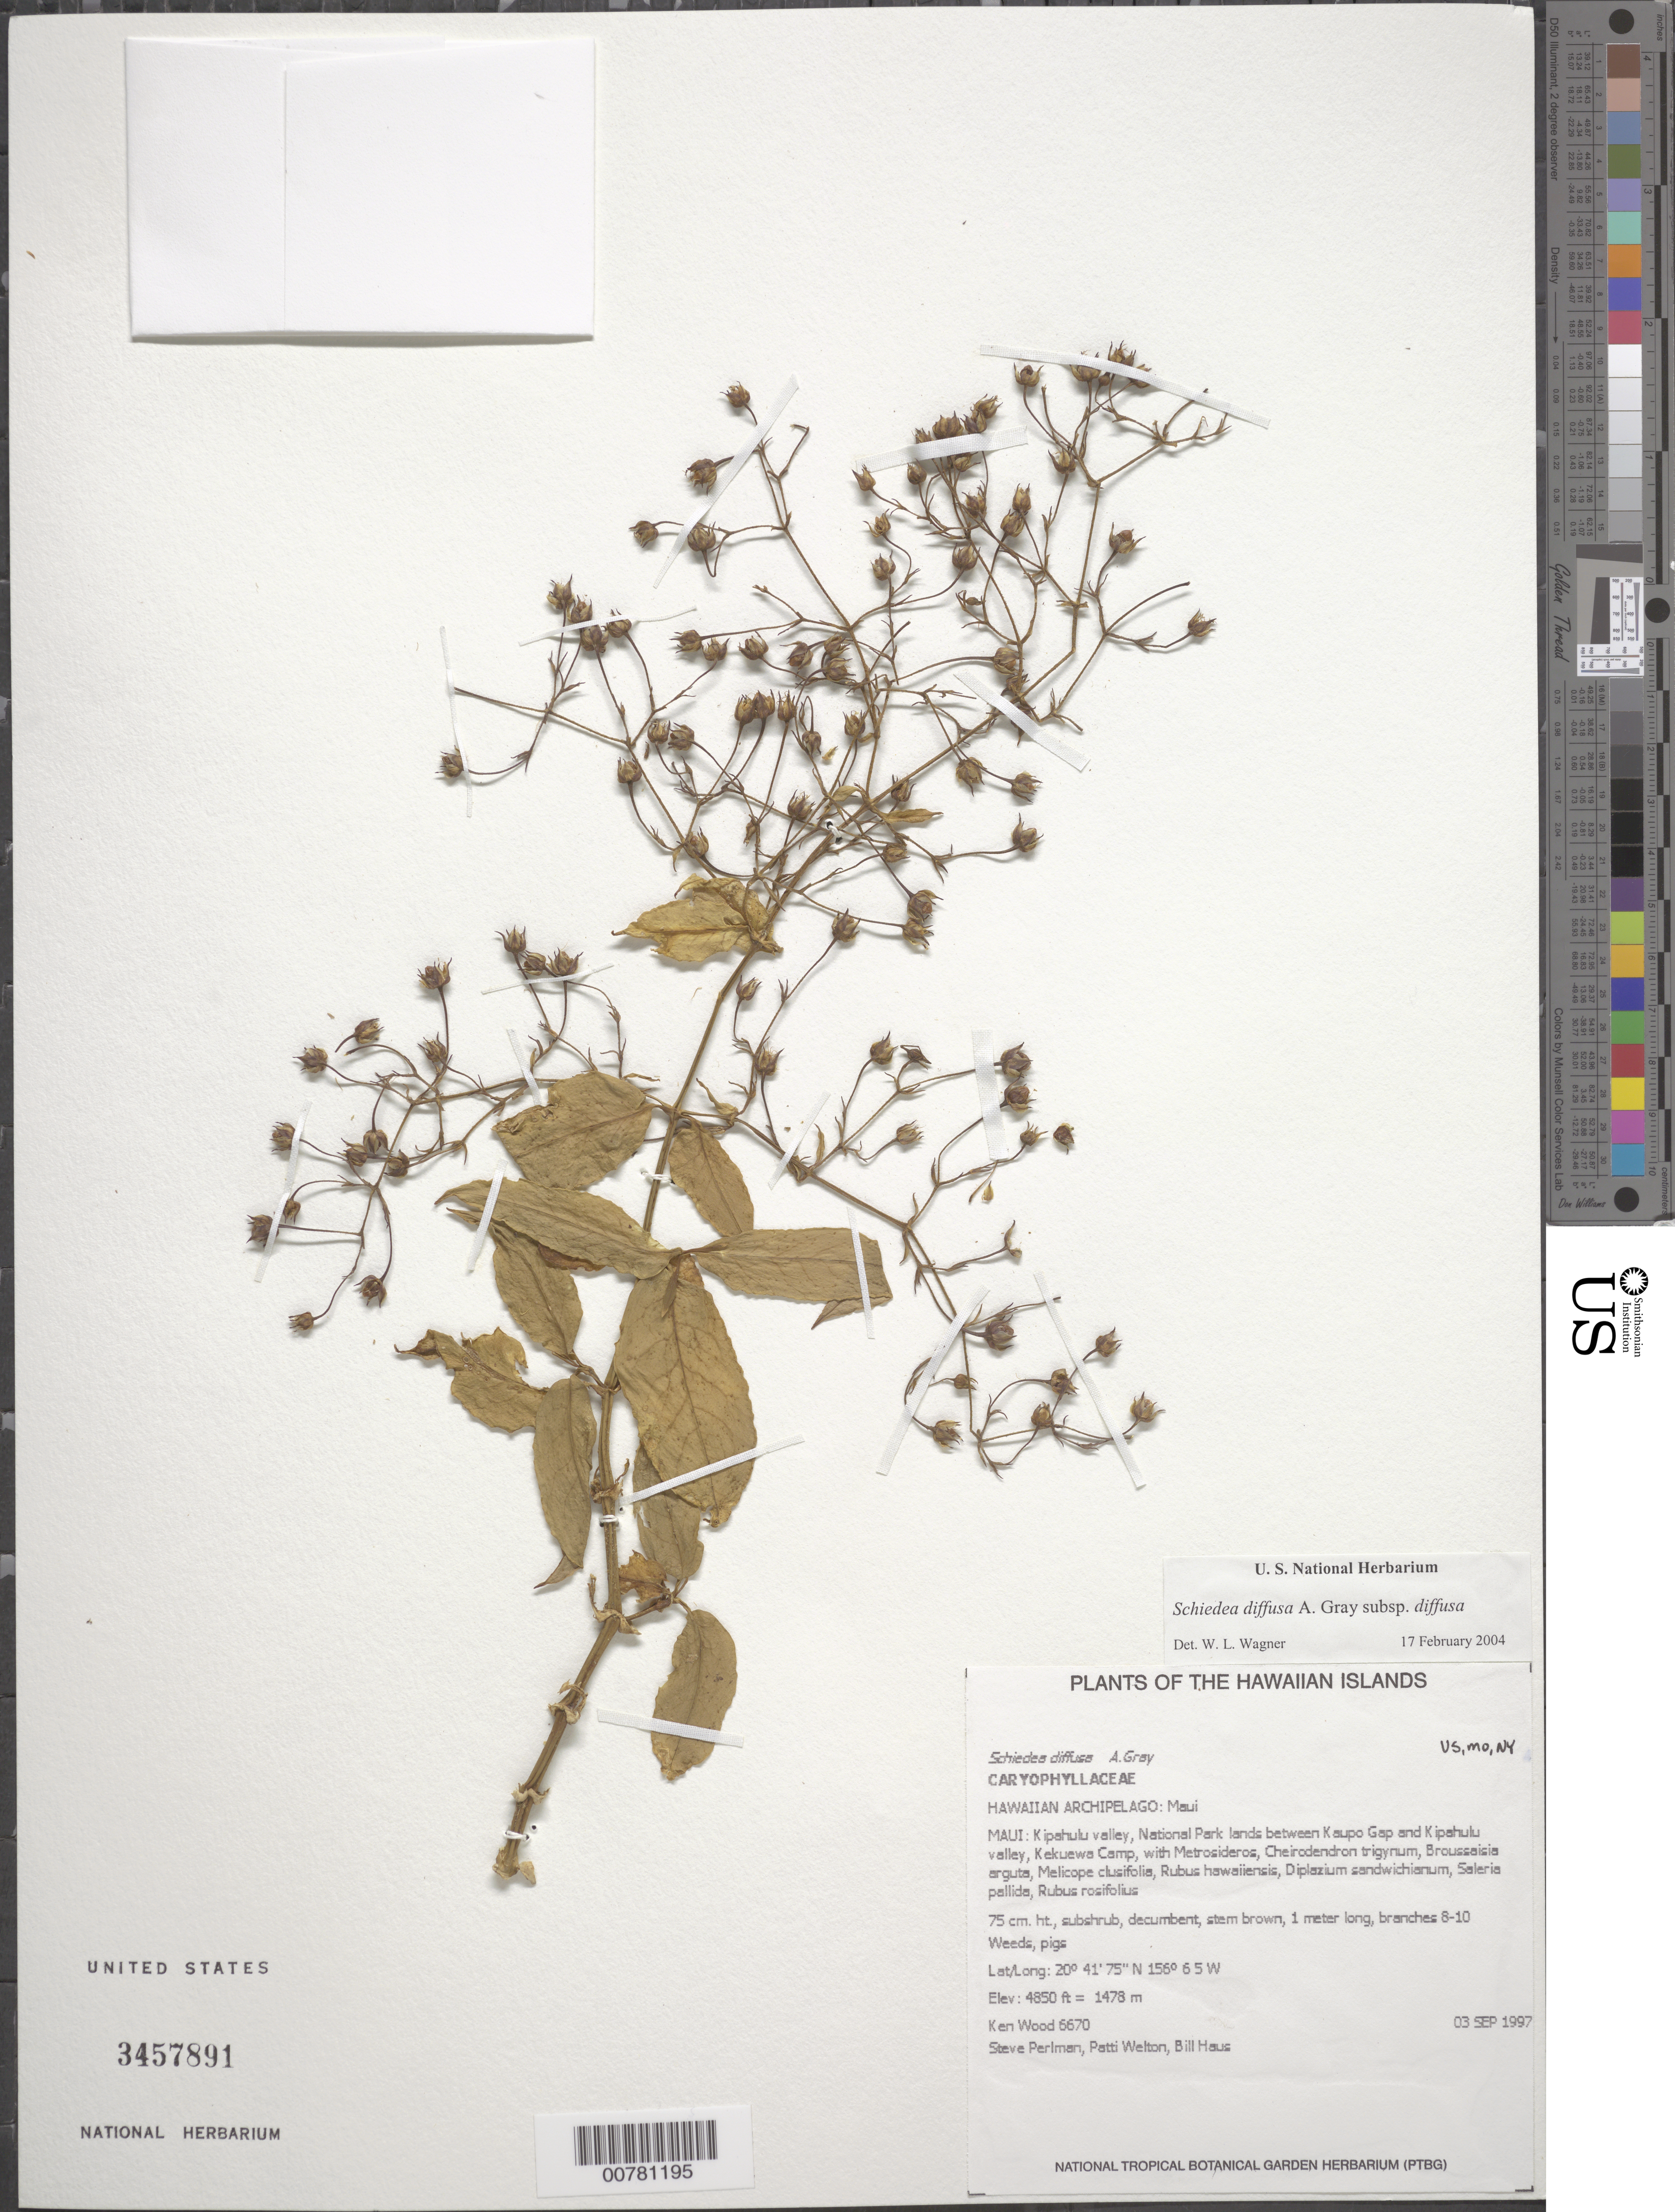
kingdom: Plantae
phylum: Tracheophyta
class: Magnoliopsida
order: Caryophyllales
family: Caryophyllaceae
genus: Schiedea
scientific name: Schiedea diffusa subsp. diffusa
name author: A. Gray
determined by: Wagner, W. L., (BOT), Smithsonian Institution - National Museum of Natural History (UNITED STATES)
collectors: K. R. Wood, S. P. Perlman, P. Welton & B. Haus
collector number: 6670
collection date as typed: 3 Sep 1997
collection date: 1997-09-03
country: United States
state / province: Hawaii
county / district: Maui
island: Maui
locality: Kipahulu valley, National Park lands, between Kaupo Gap and Kipahulu valley, Kekuewa Camp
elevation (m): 1478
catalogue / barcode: US 3457891